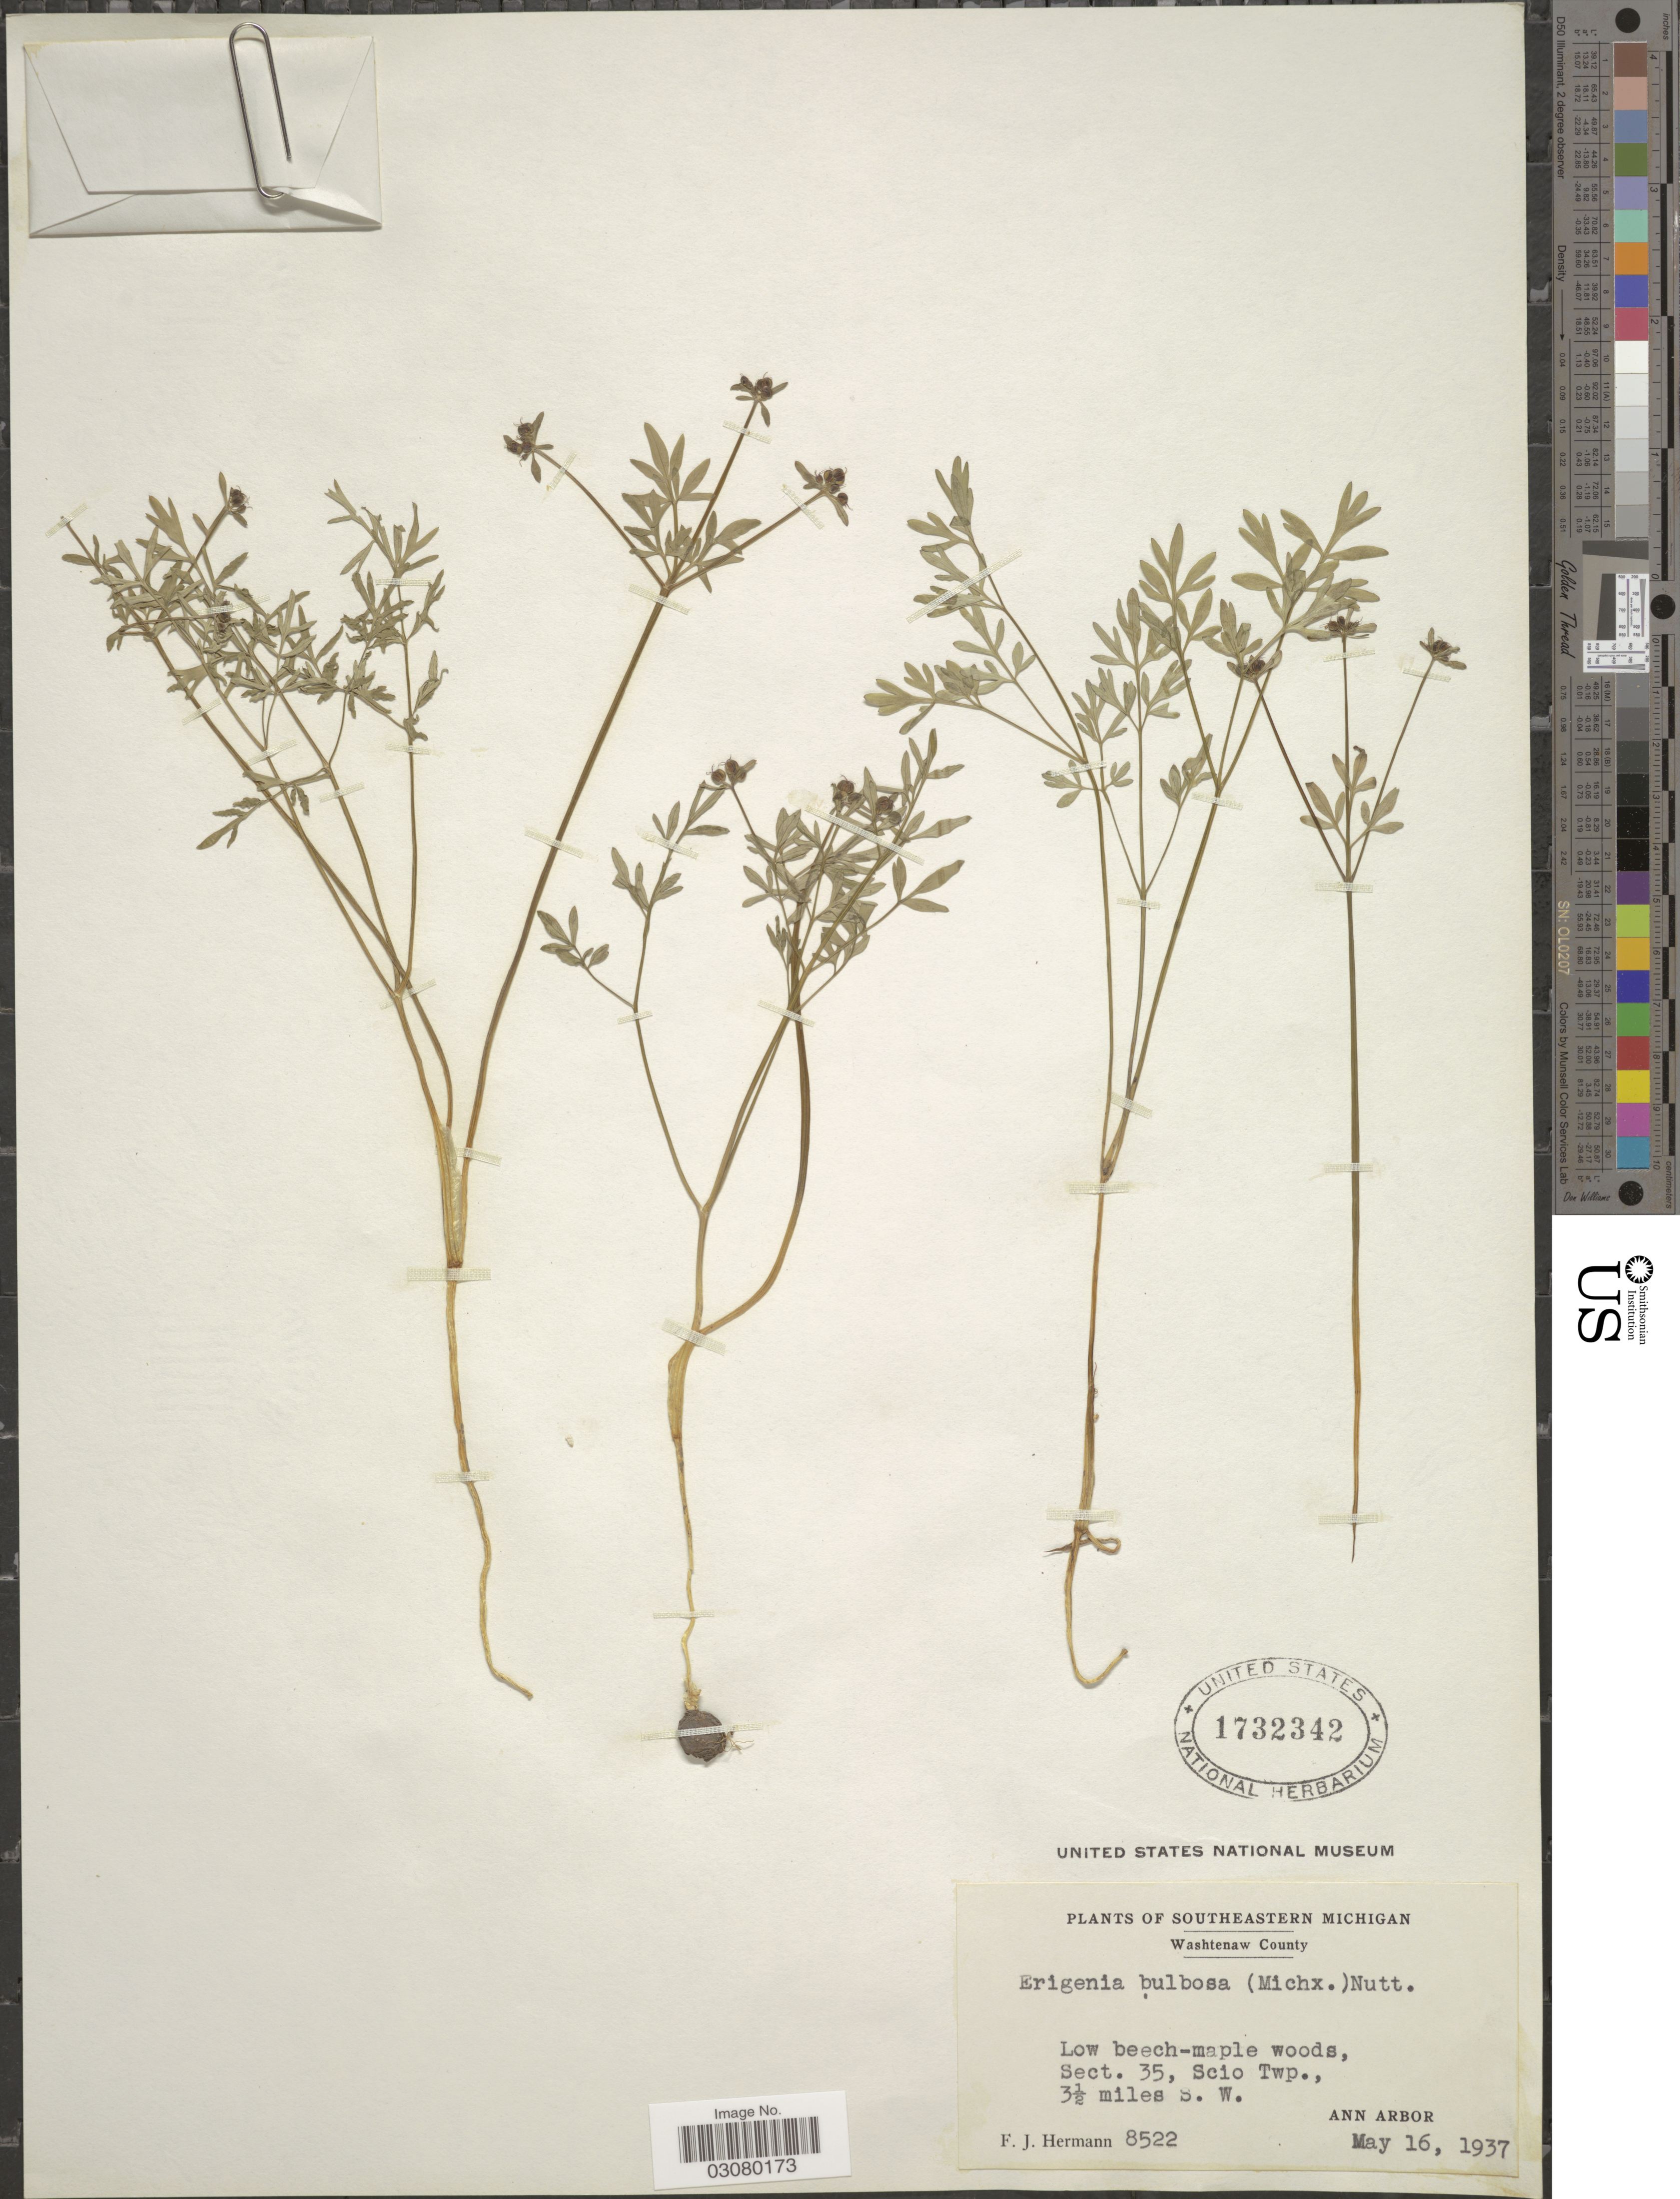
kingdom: Plantae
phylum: Tracheophyta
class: Magnoliopsida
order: Apiales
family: Apiaceae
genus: Erigenia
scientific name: Erigenia bulbosa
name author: (Michx.) Nutt.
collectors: F. J. Hermann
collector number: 8522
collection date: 1937-05-16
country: United States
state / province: Michigan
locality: Southeastern Michigan. Washtenaw County. Sect. 35, Scio Twp., 3½ miles S.W. Ann Harbor.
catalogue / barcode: US 1732342